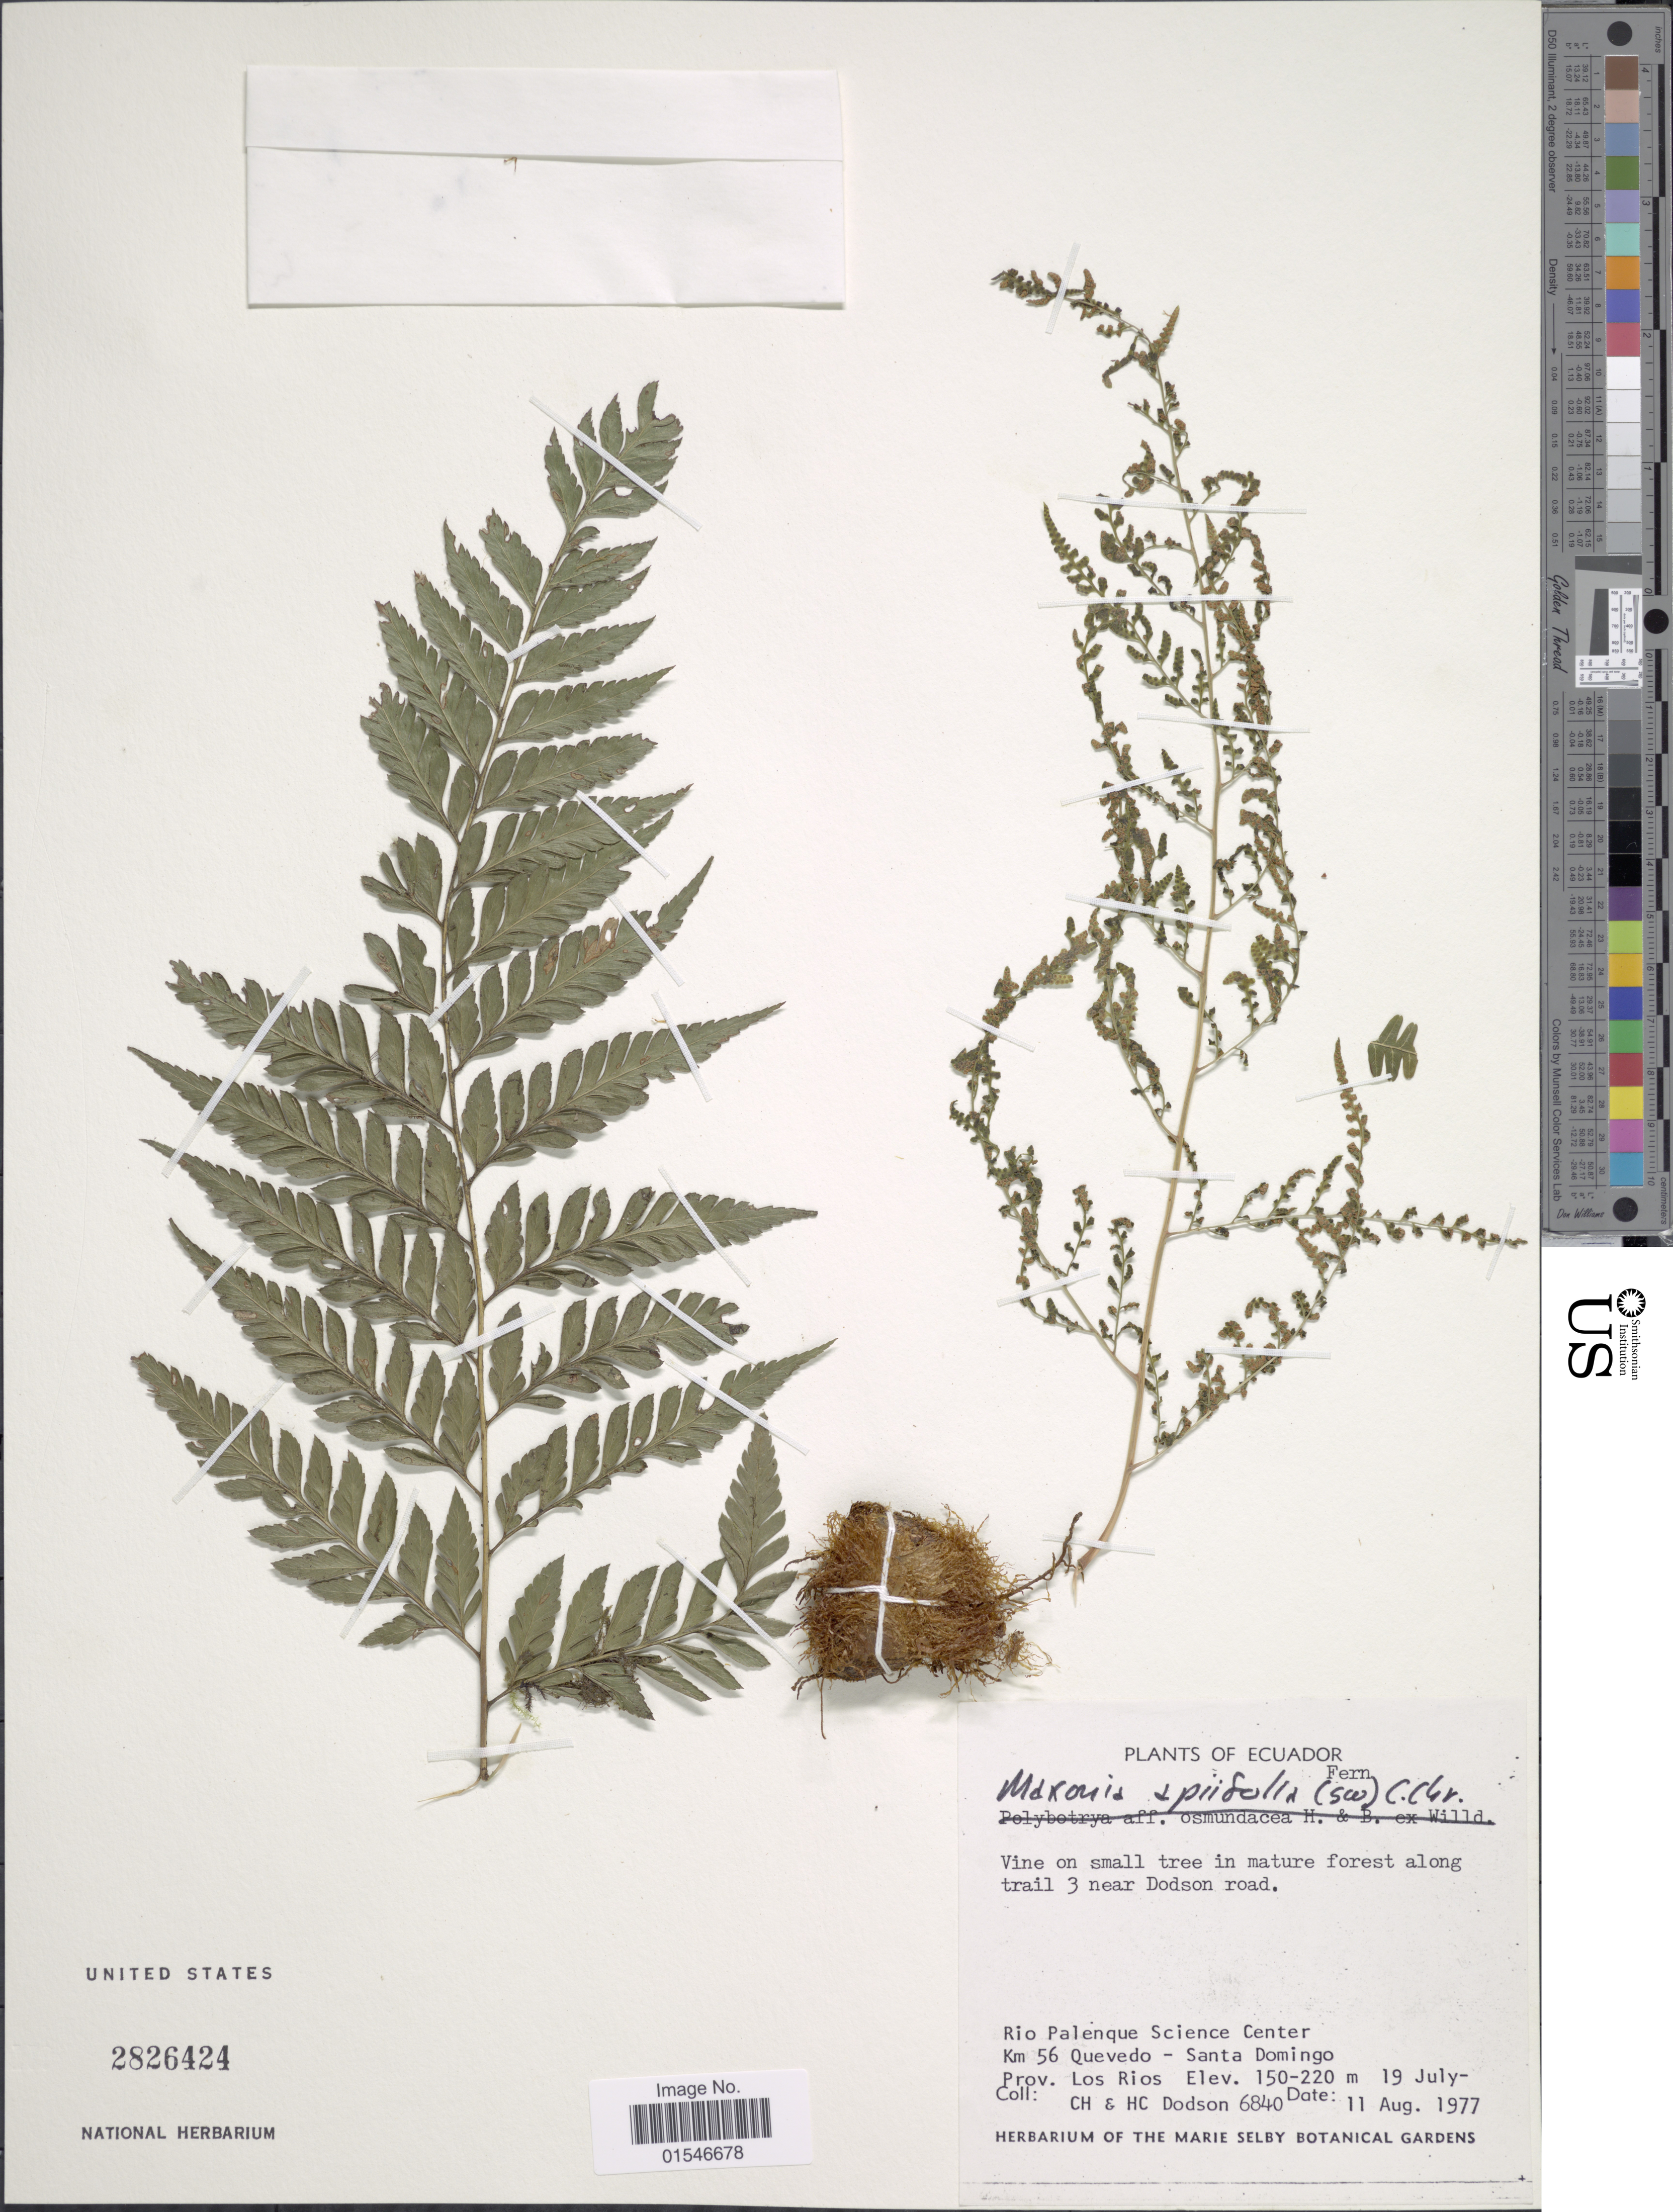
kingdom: Plantae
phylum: Tracheophyta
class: Polypodiopsida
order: Polypodiales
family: Dryopteridaceae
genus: Maxonia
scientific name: Maxonia apiifolia var. dualis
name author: (Donn. Sm.) C. Chr.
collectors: C. H. Dodson & H. C. Dodson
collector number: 6840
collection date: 1977-07-19/1977-08-11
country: Ecuador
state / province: Los Ríos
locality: Rio Palenque Science Center. Km 56 Quevedo - Santo Domingo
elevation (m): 150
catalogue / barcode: US 2826424